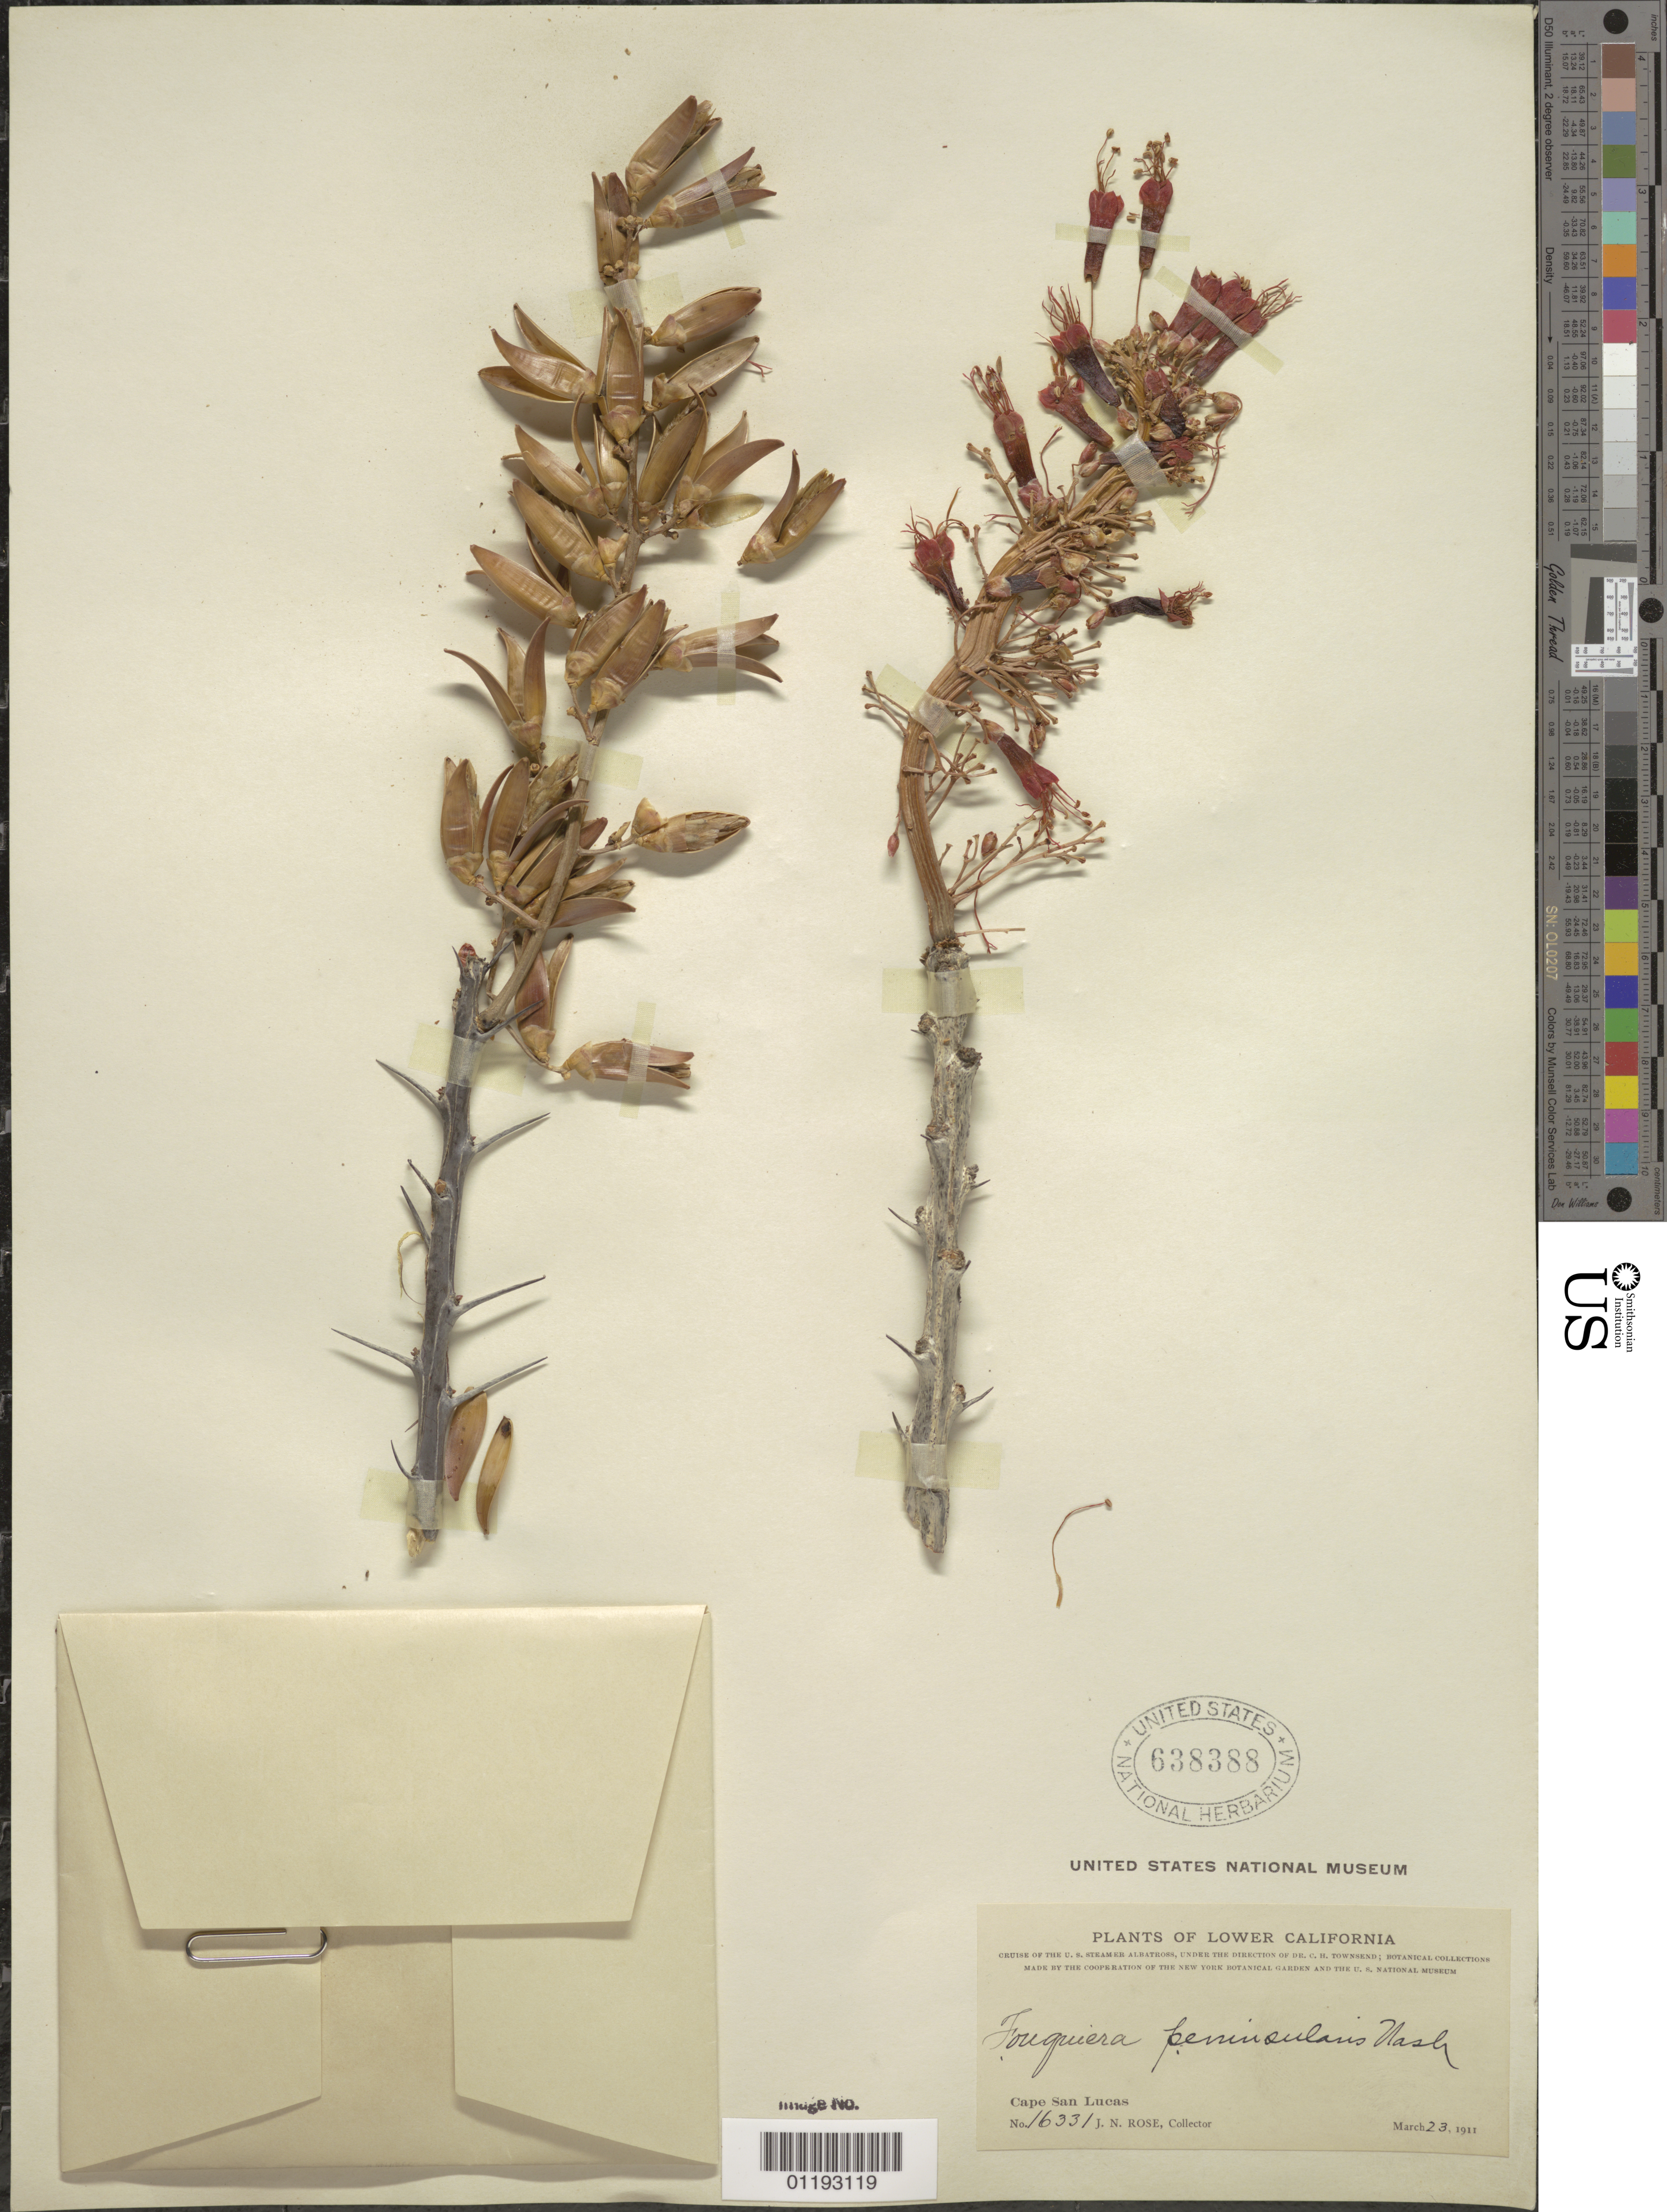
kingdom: Plantae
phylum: Tracheophyta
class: Magnoliopsida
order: Ericales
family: Fouquieriaceae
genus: Fouquieria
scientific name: Fouquieria diguetii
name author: (Tiegh.) I.M. Johnst.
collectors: J. N. Rose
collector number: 16331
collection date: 1911-03-23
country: Mexico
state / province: Baja California Sur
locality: Cape San Lucas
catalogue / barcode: US 638388